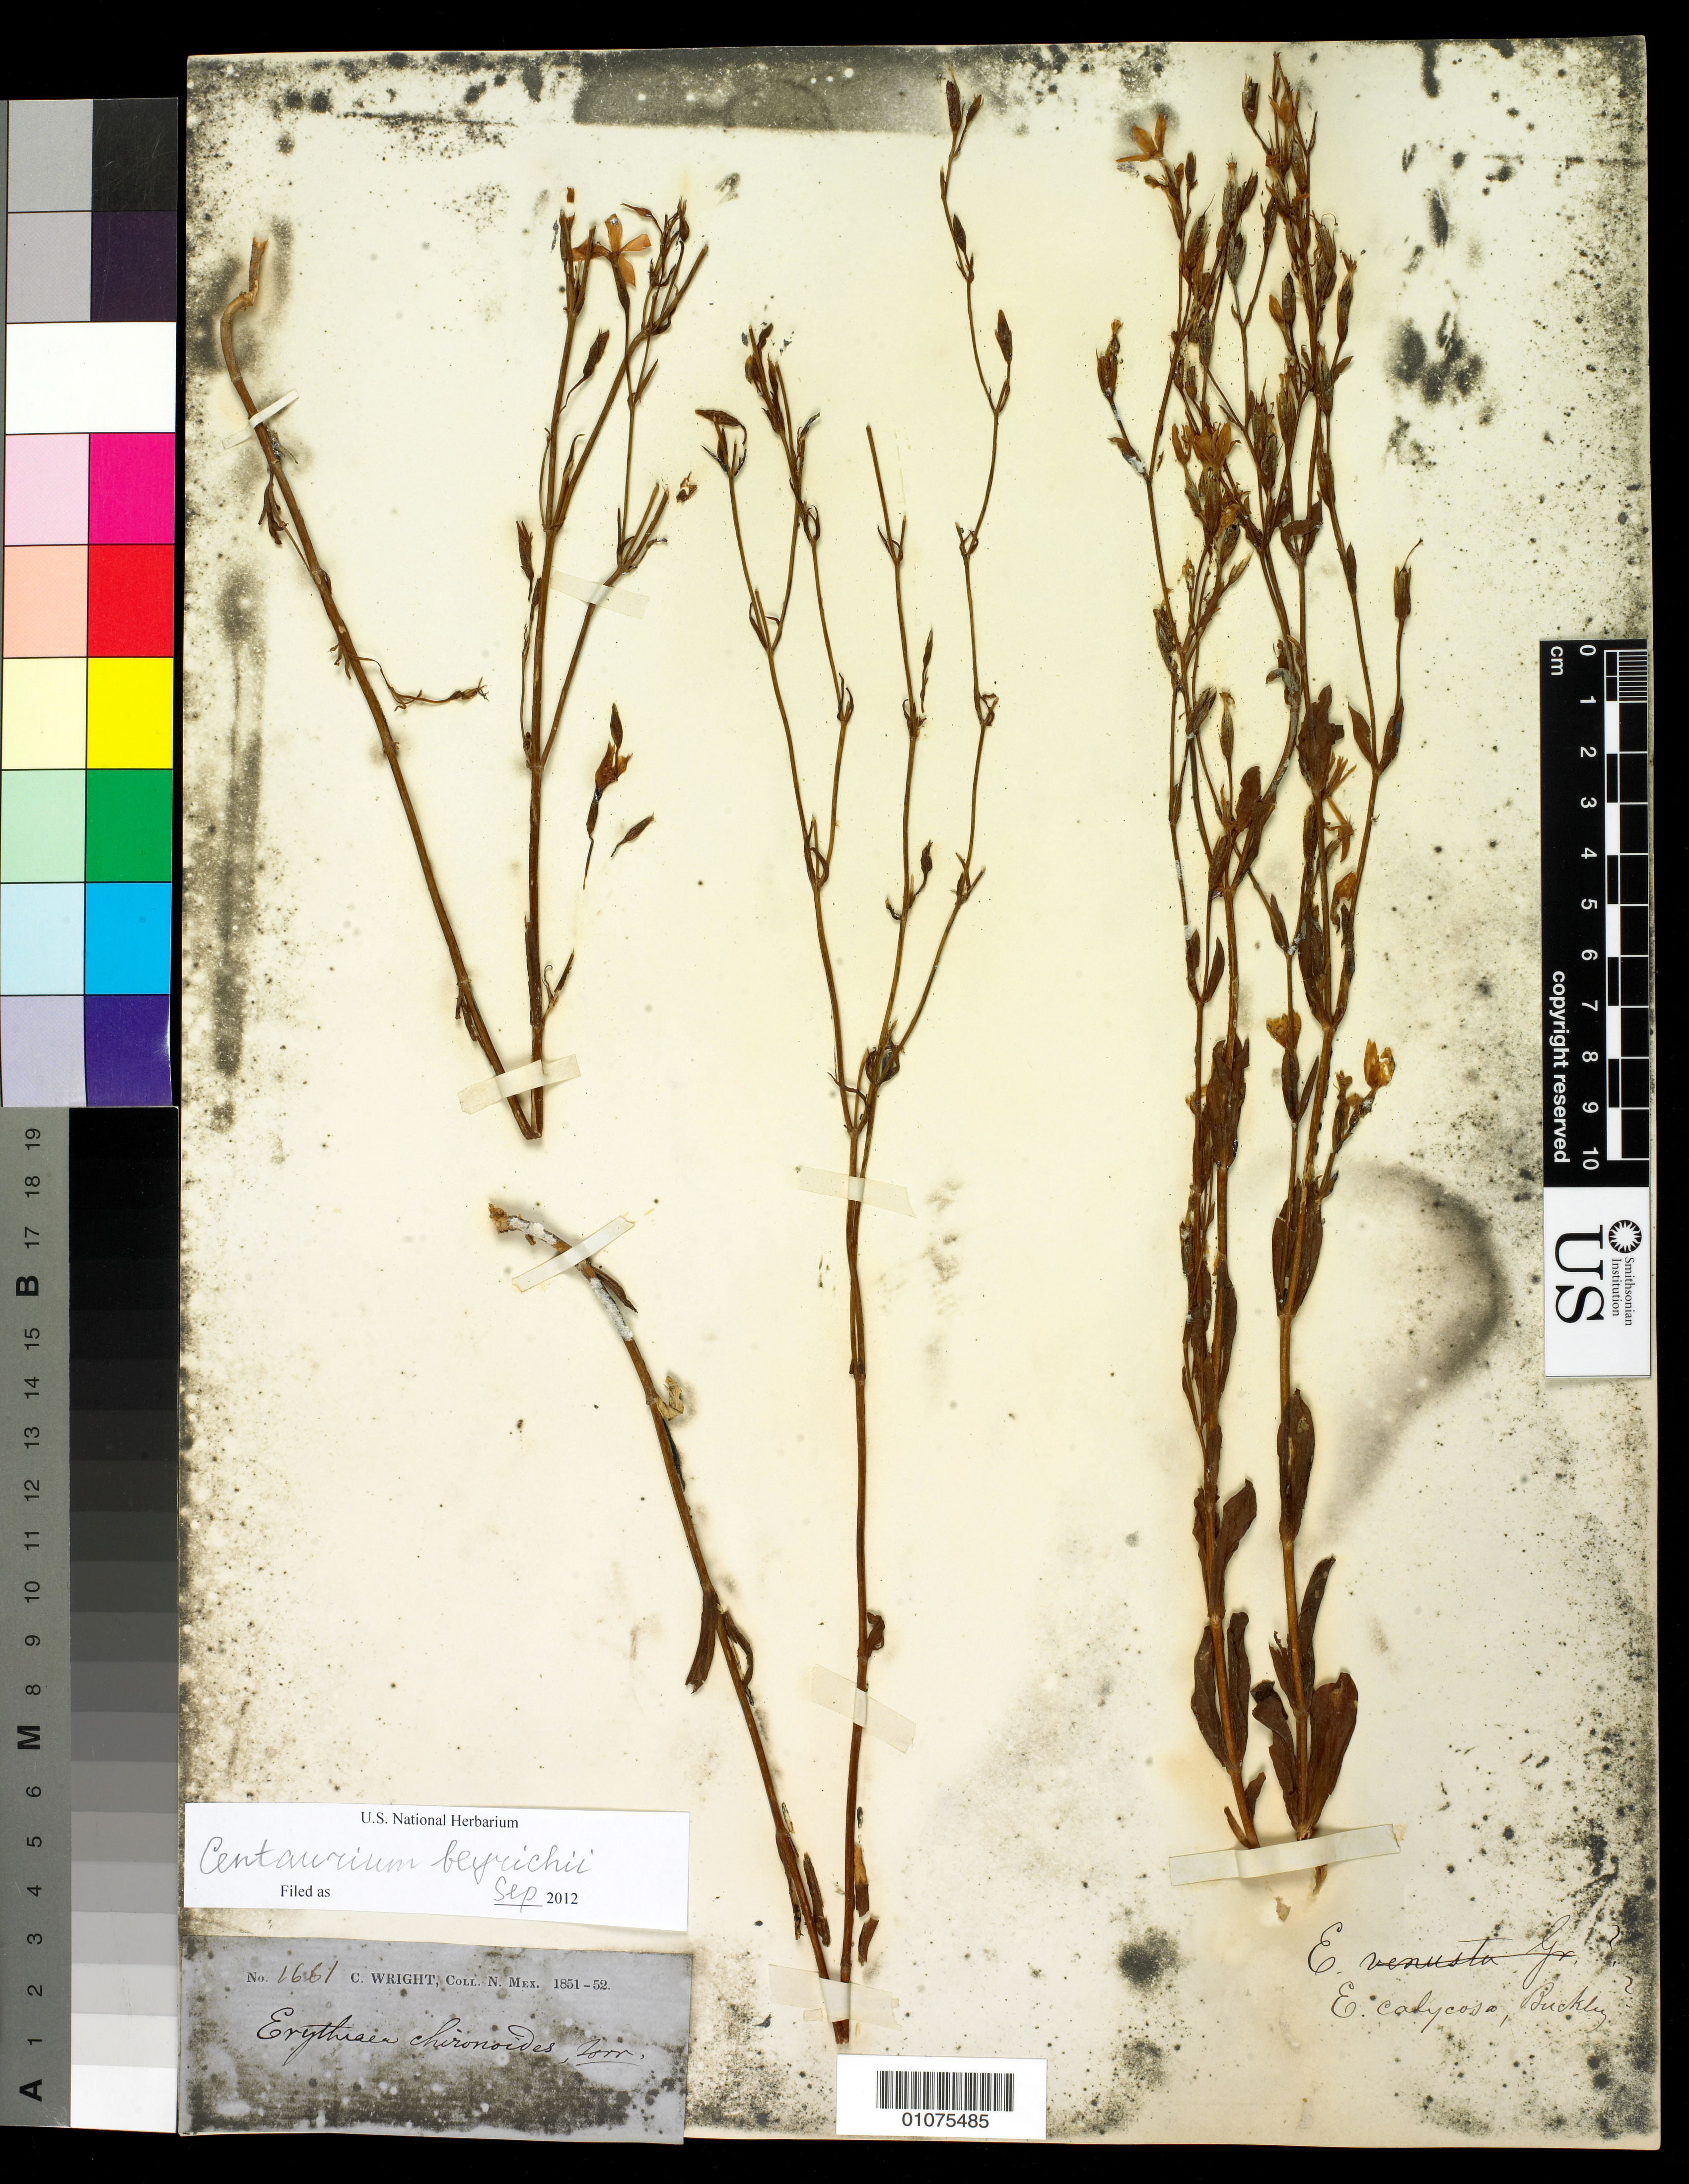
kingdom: Plantae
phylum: Tracheophyta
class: Magnoliopsida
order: Gentianales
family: Gentianaceae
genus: Centaurium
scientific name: Centaurium beyrichii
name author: (Torr.) B.L. Rob.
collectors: C. Wright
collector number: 1661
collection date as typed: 1851 to -- --- 1852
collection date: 1851/1852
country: United States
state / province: New Mexico